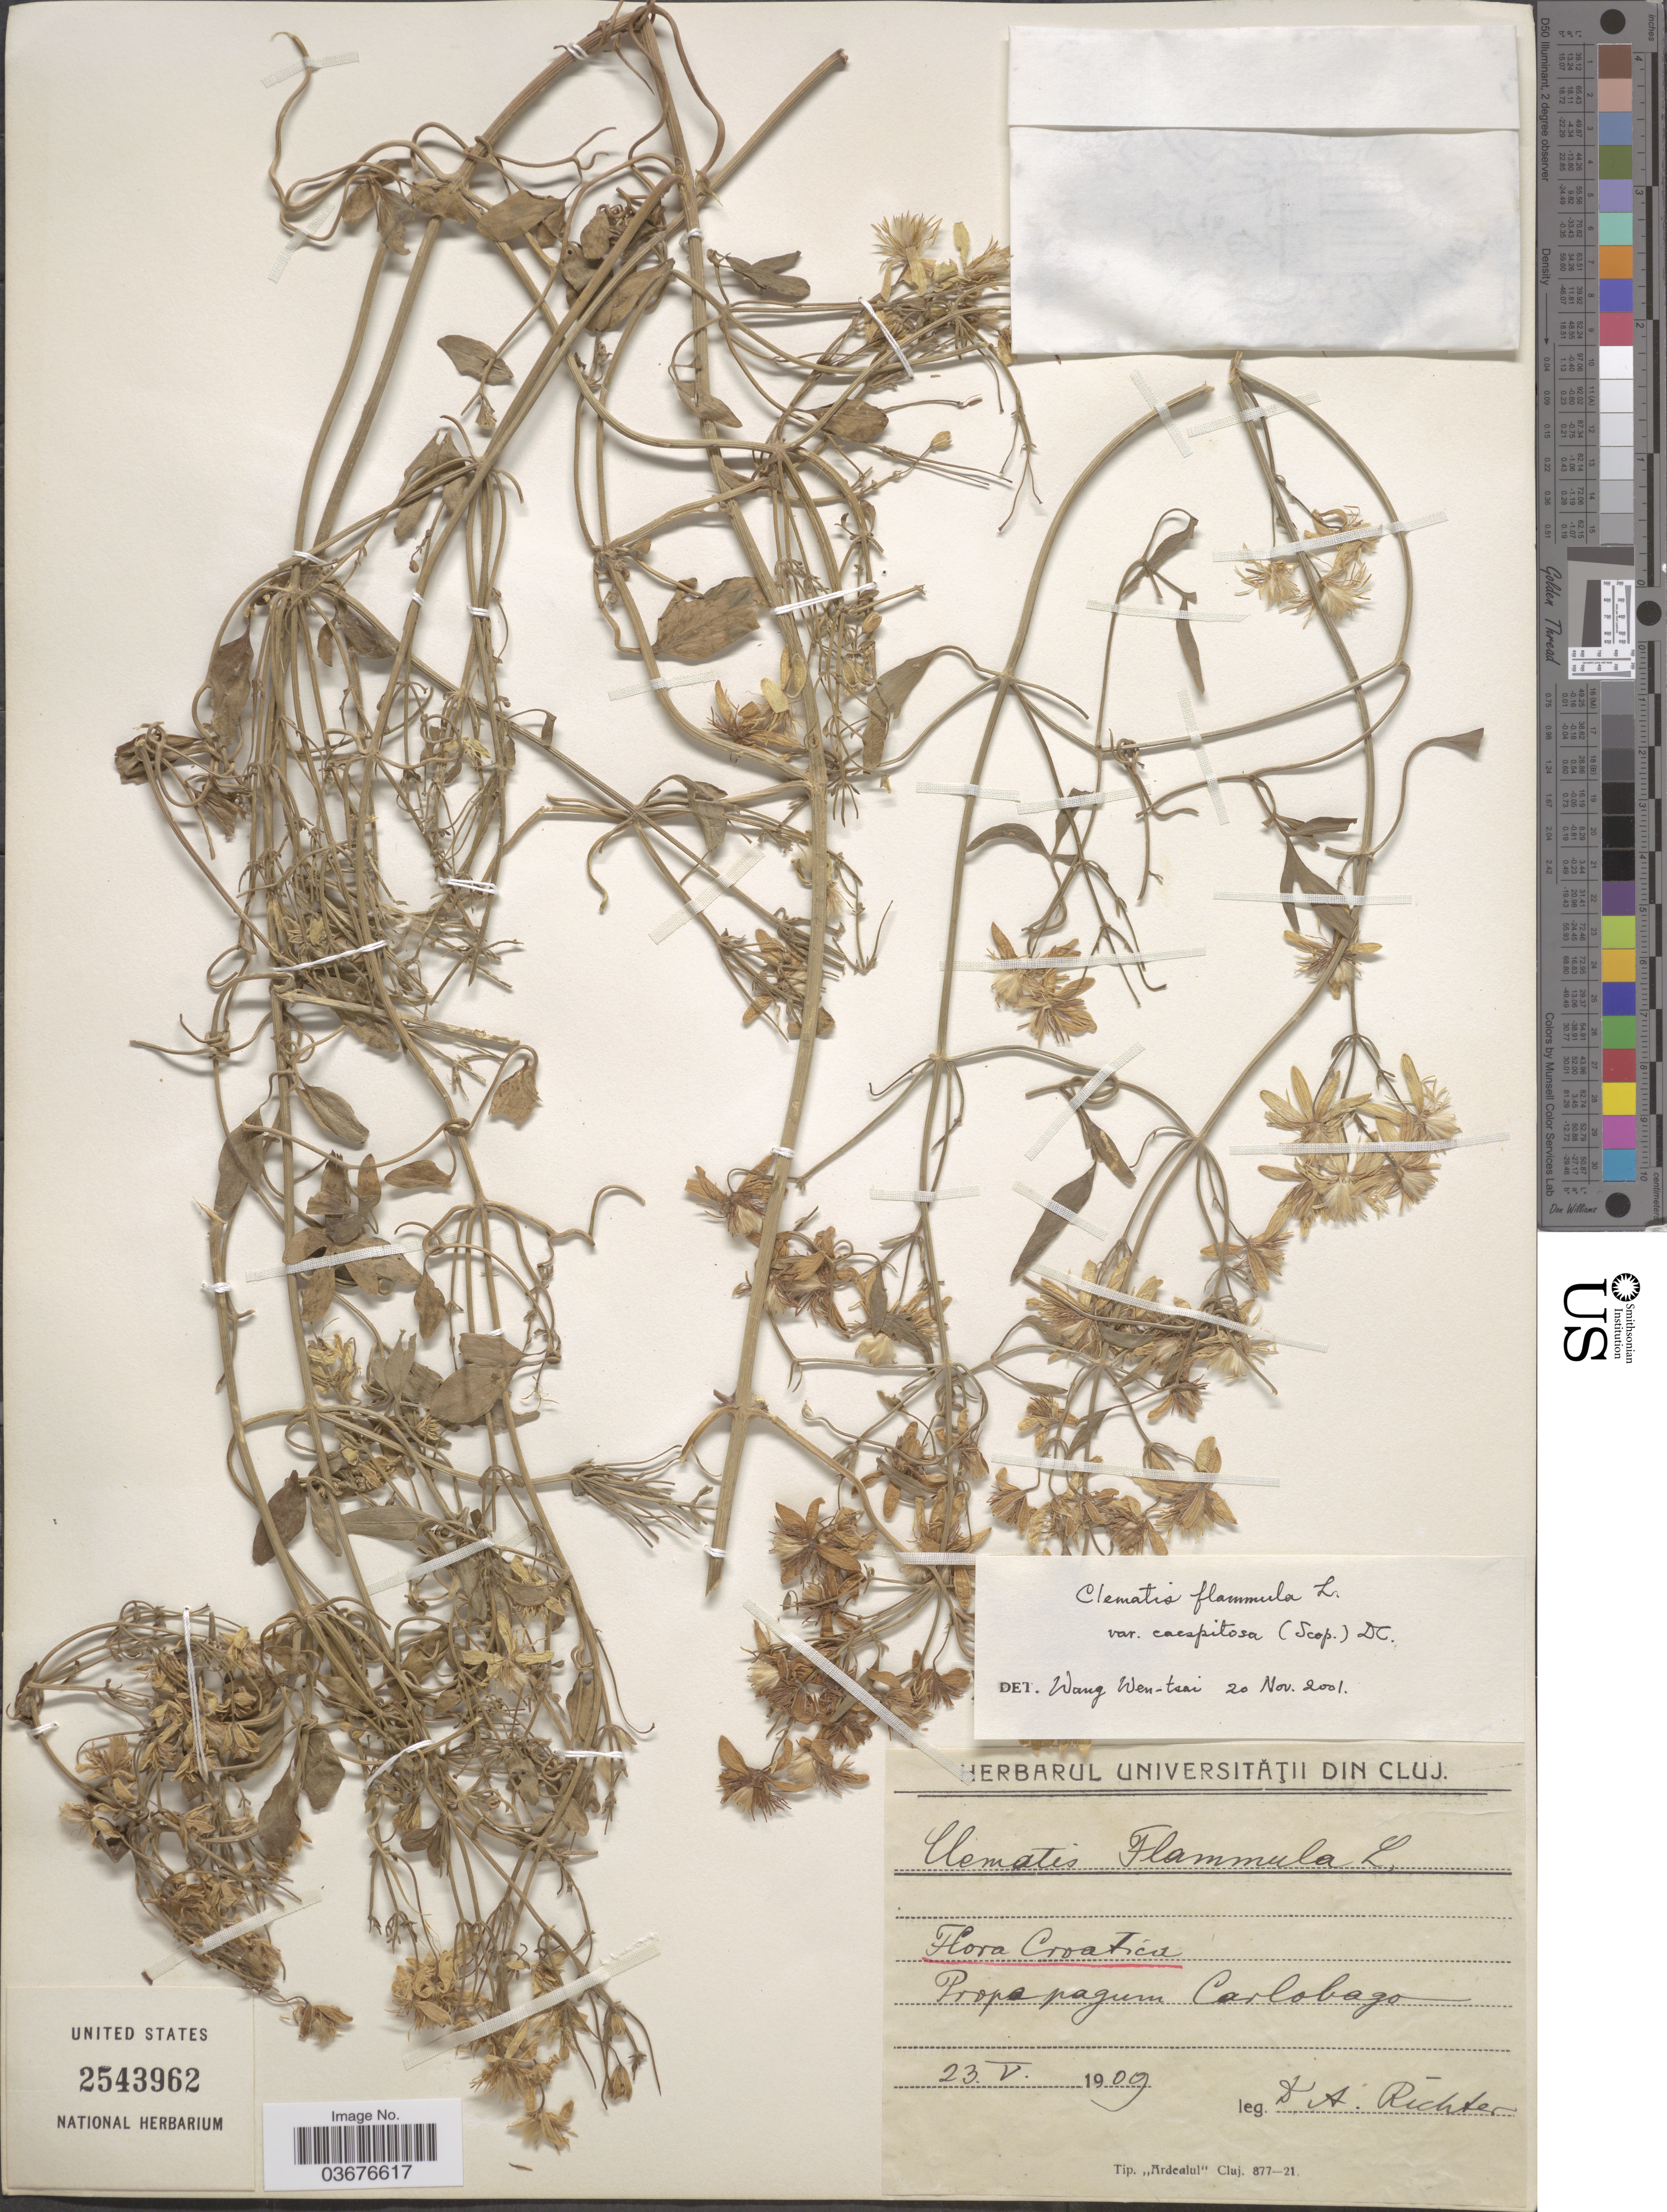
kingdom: Plantae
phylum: Tracheophyta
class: Magnoliopsida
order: Ranunculales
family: Ranunculaceae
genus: Clematis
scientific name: Clematis flammula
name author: L.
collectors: A. Richter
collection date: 1909-05-23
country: Croatia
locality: Croatica. Propapagum Carlobago. [interpreted]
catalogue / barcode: US 2543962